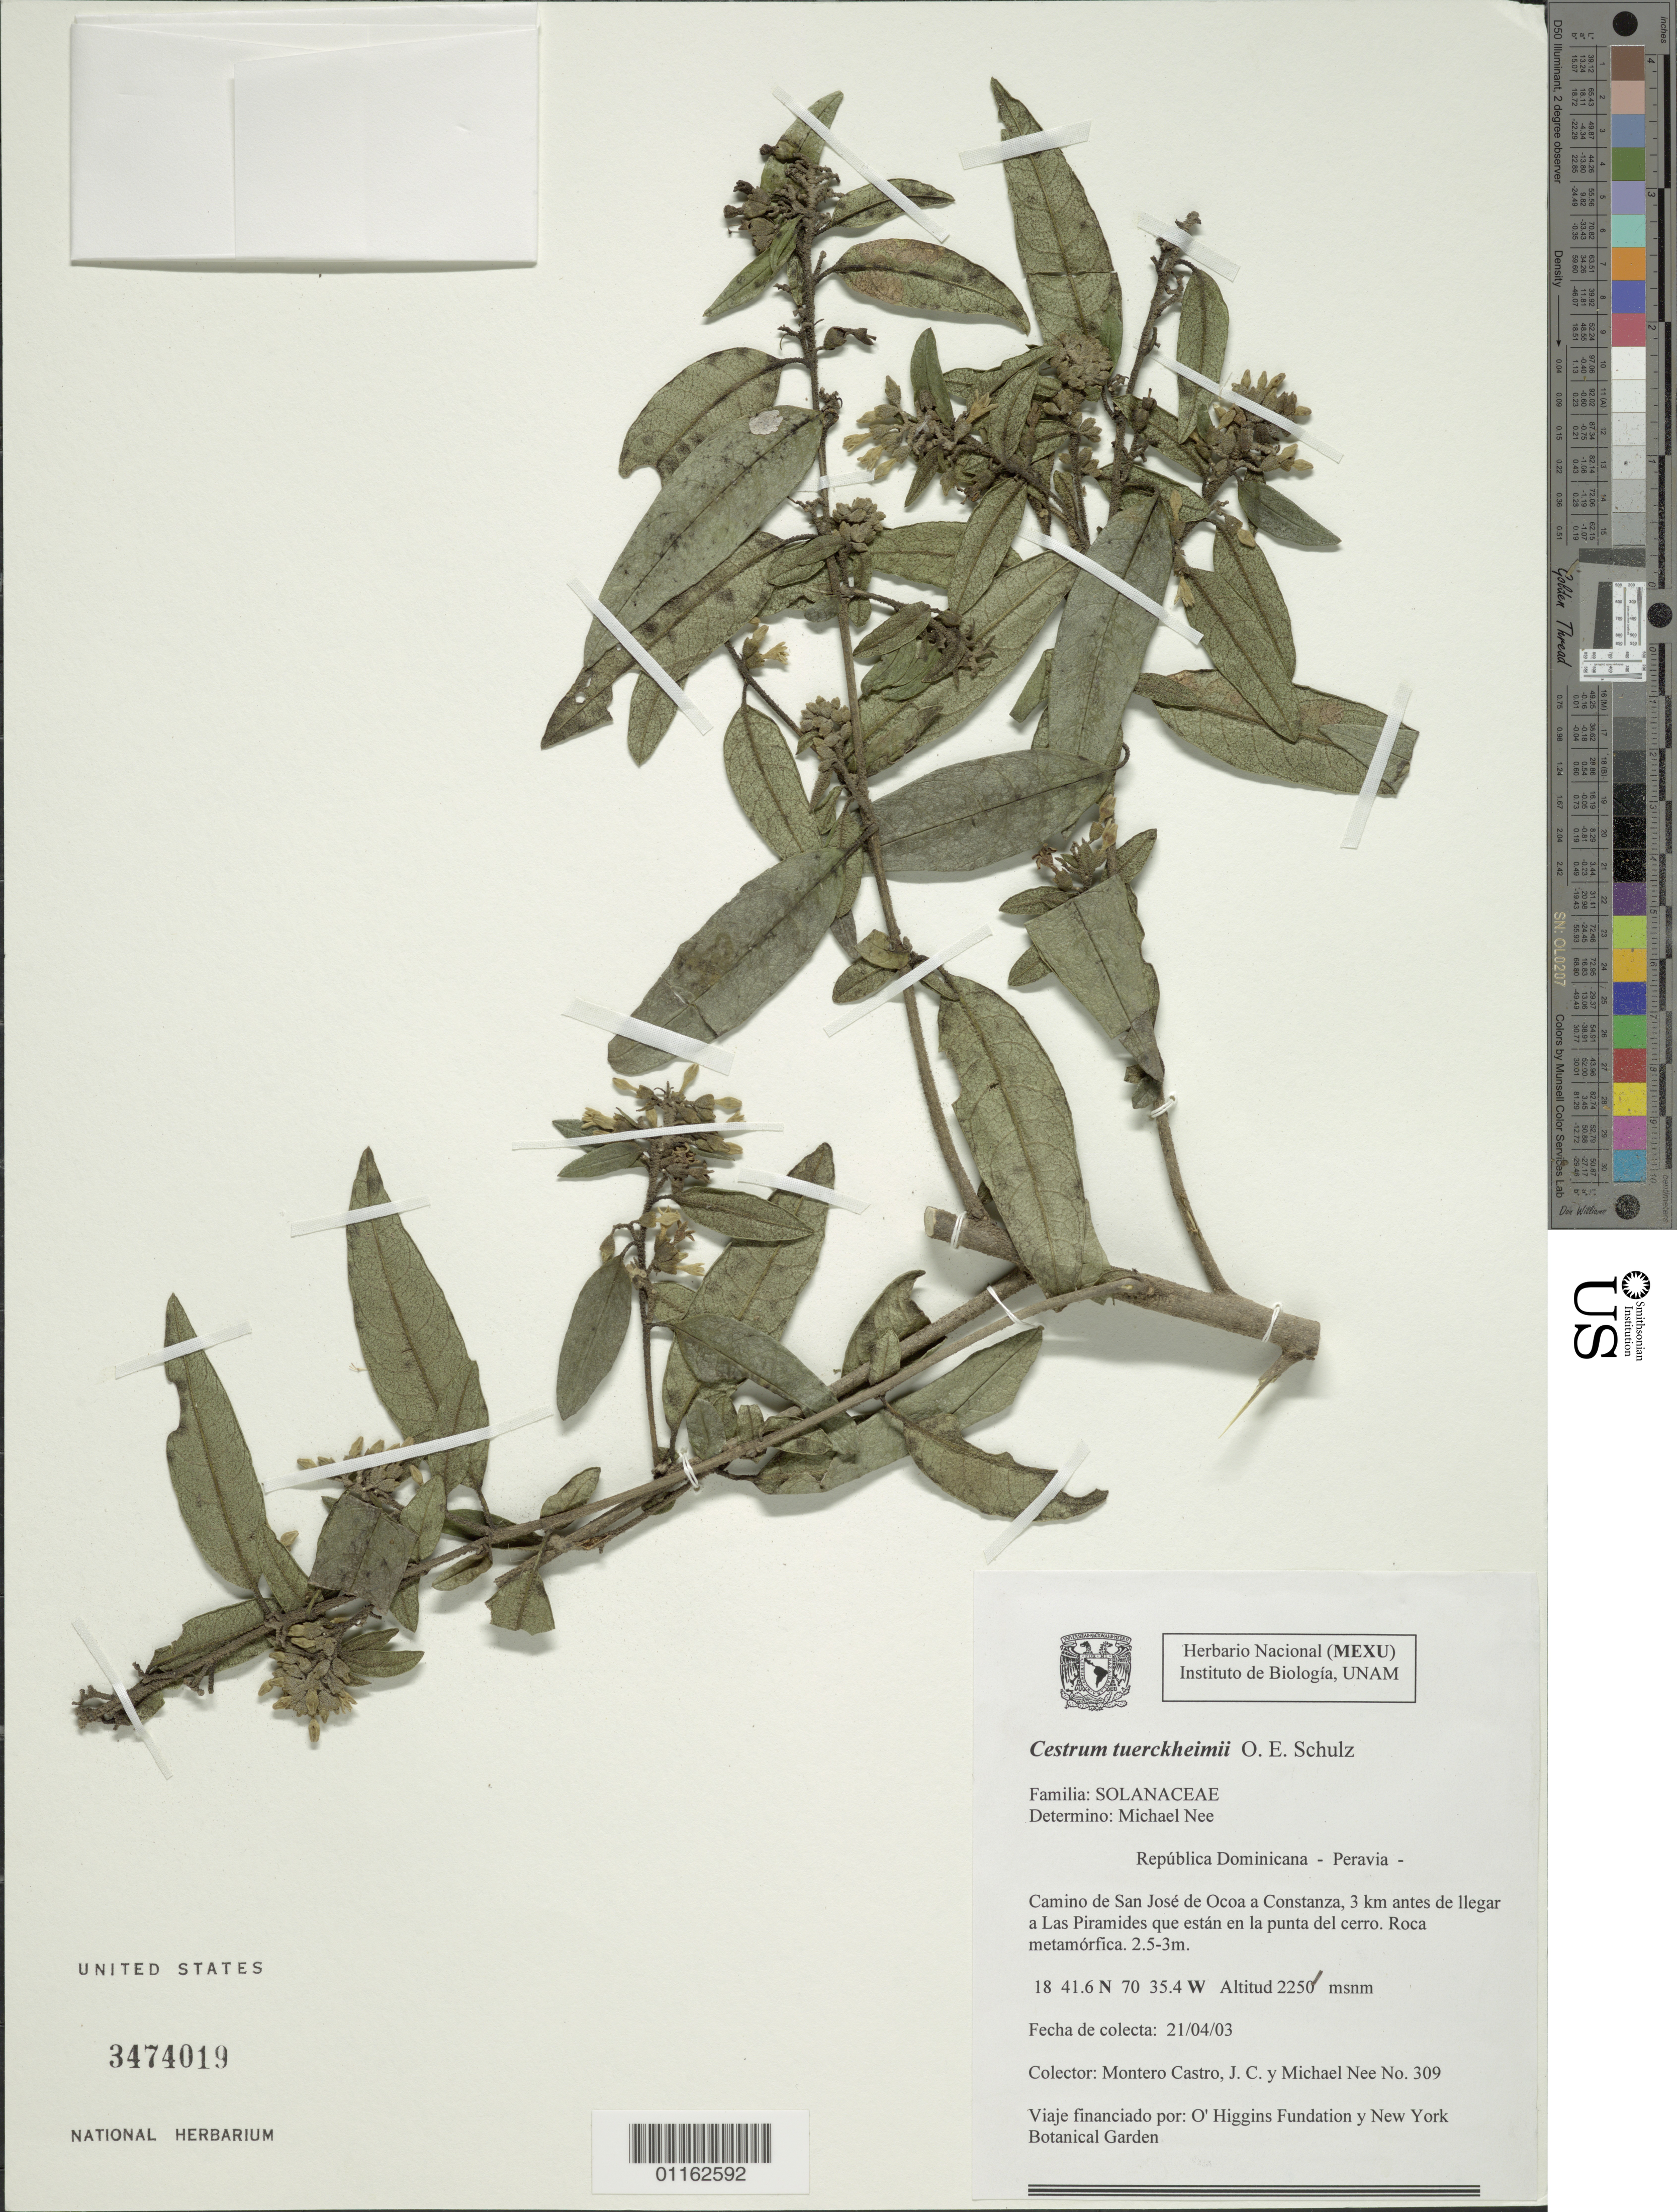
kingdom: Plantae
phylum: Tracheophyta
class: Magnoliopsida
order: Solanales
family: Solanaceae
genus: Cestrum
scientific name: Cestrum tuerckheimii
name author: O.E. Schulz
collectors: J. Montero-Castro & M. Nee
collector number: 309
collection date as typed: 21 Apr 2003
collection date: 2003-04-21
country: Dominican Republic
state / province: Peravia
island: Hispaniola I.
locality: Camoni de Sam Jose e Ocoa a Constanza, 3 km antes de llegar a Las Piramides que estan en la punta del cerro. Roca metamorfica.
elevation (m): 2250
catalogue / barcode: US 3474019